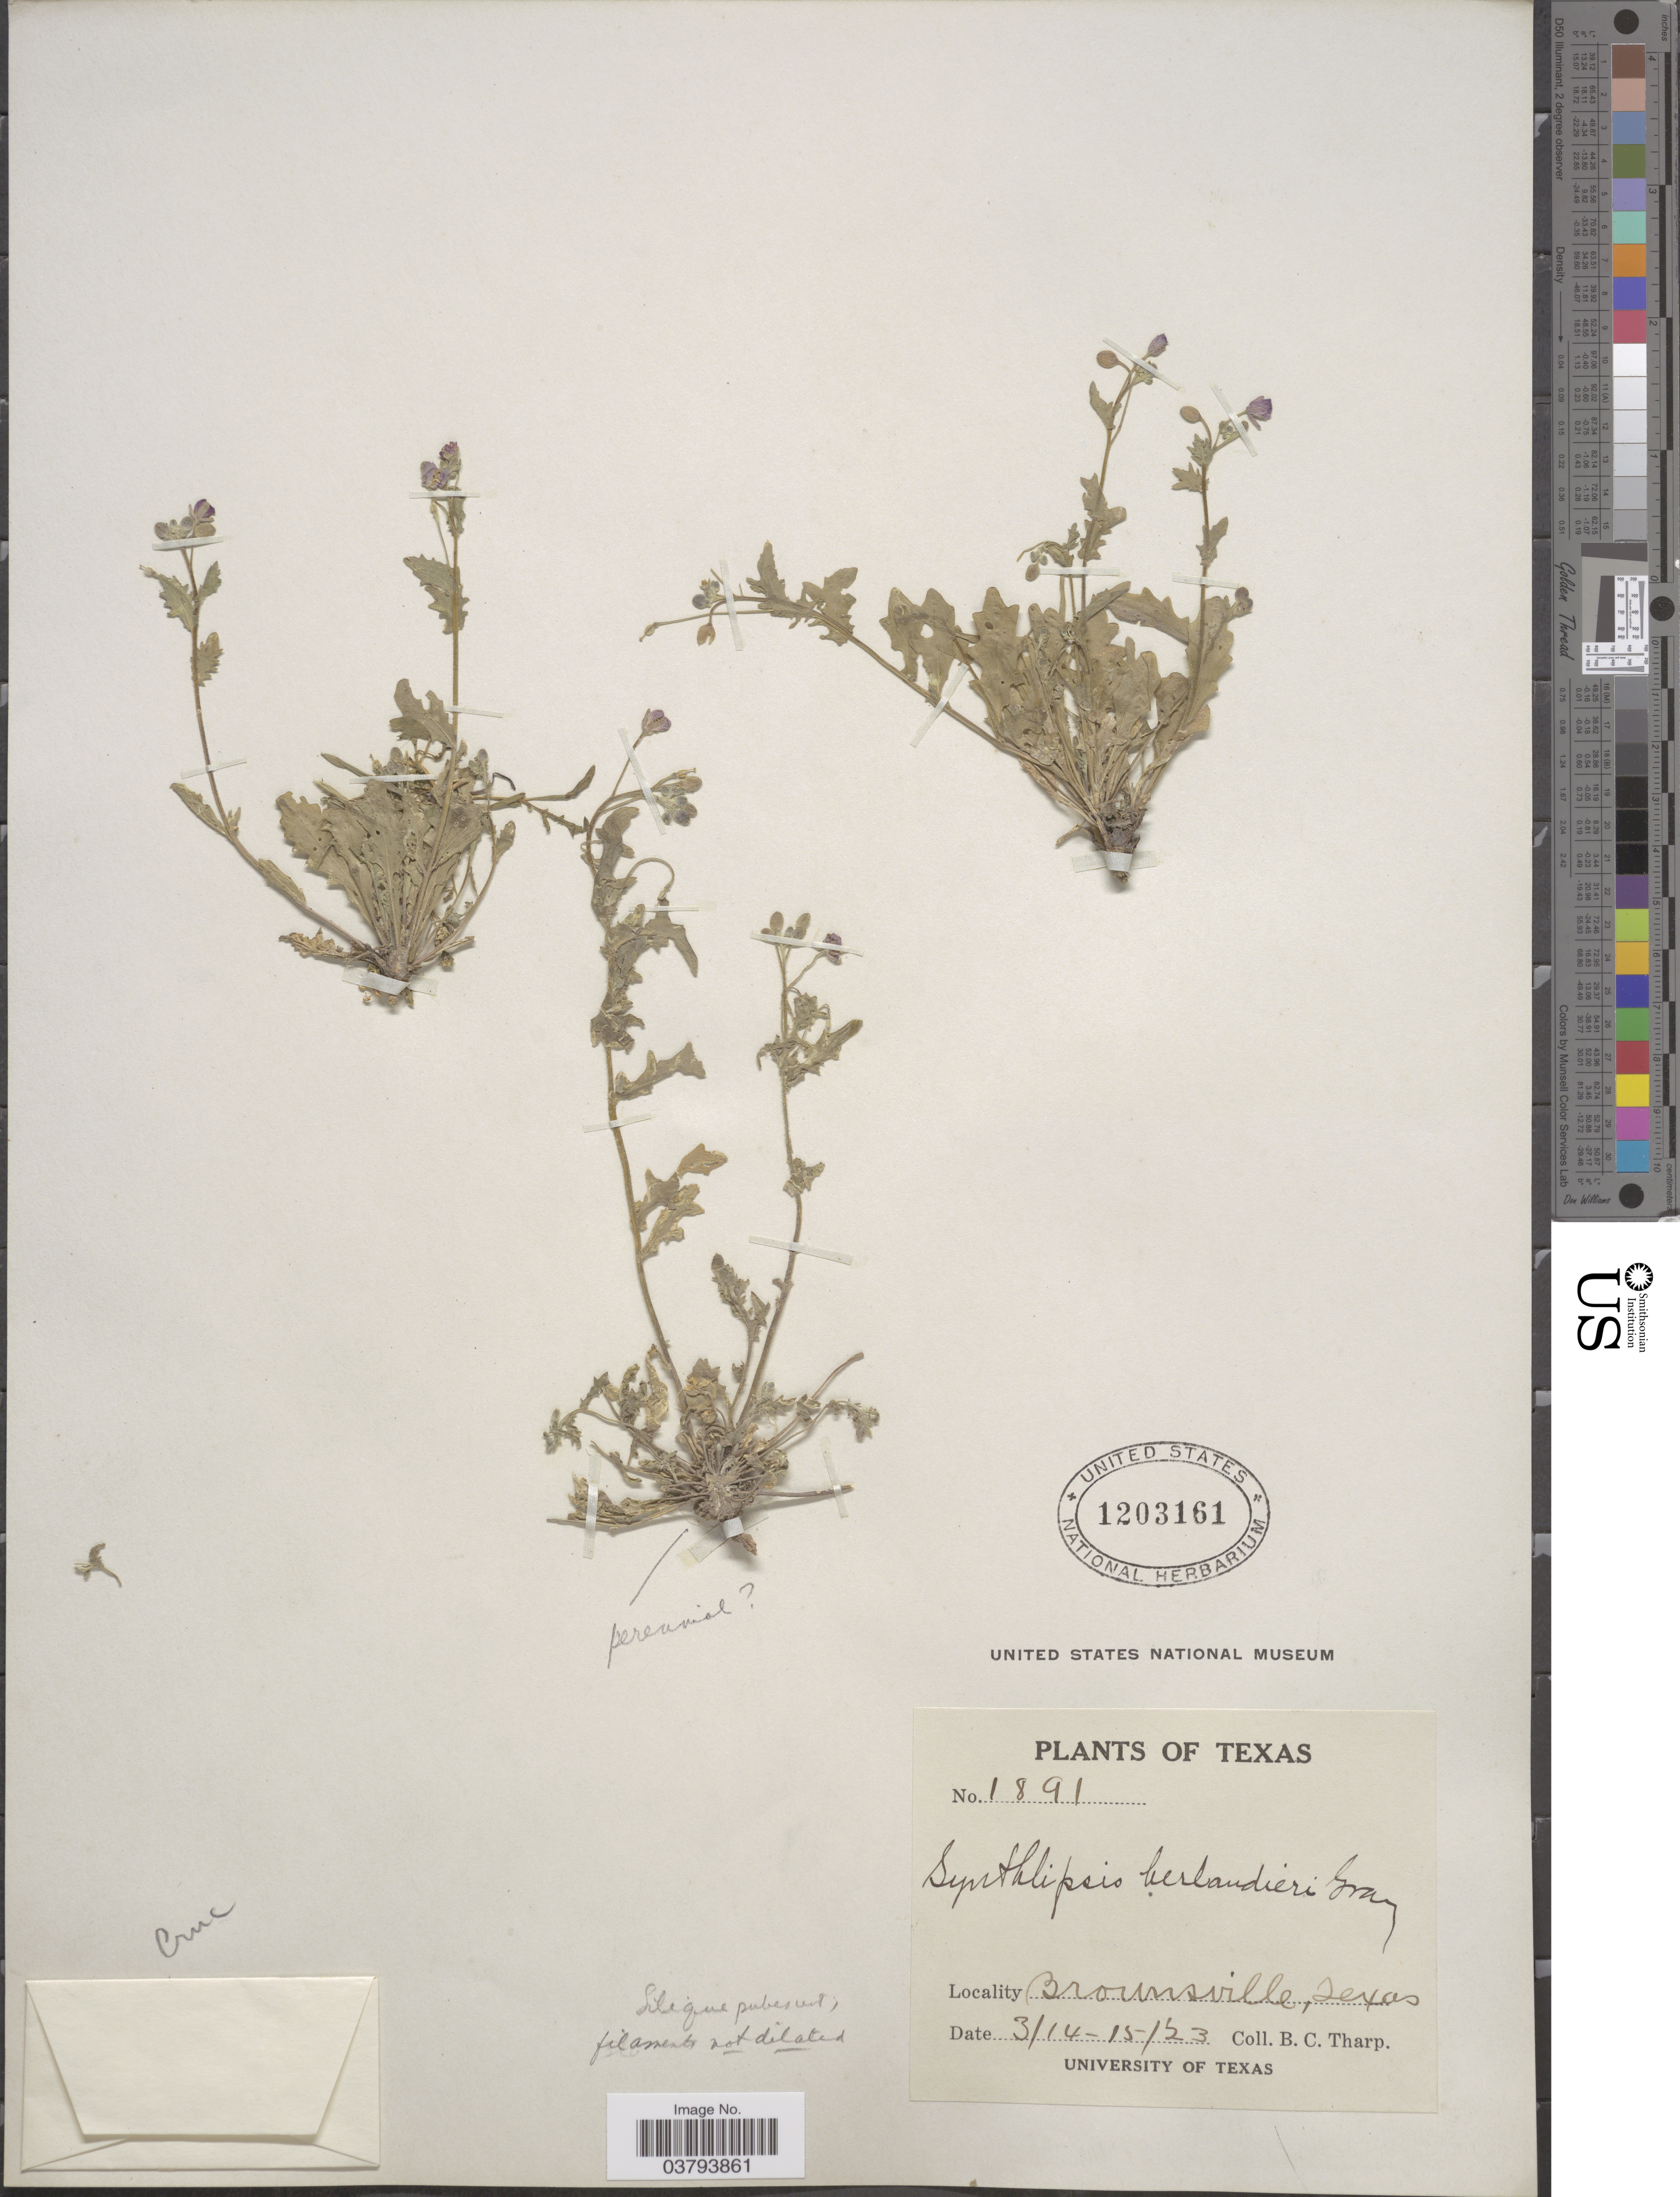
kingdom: Plantae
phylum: Tracheophyta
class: Magnoliopsida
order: Brassicales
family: Brassicaceae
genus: Lesquerella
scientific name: Lesquerella lasiocarpa subsp. lasiocarpa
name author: S. Watson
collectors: B. C. Tharp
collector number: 1891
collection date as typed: Transcribed d/m/y: 14/3/23 to 15/3/23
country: United States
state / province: Texas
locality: Brownsville.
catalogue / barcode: US 1203161